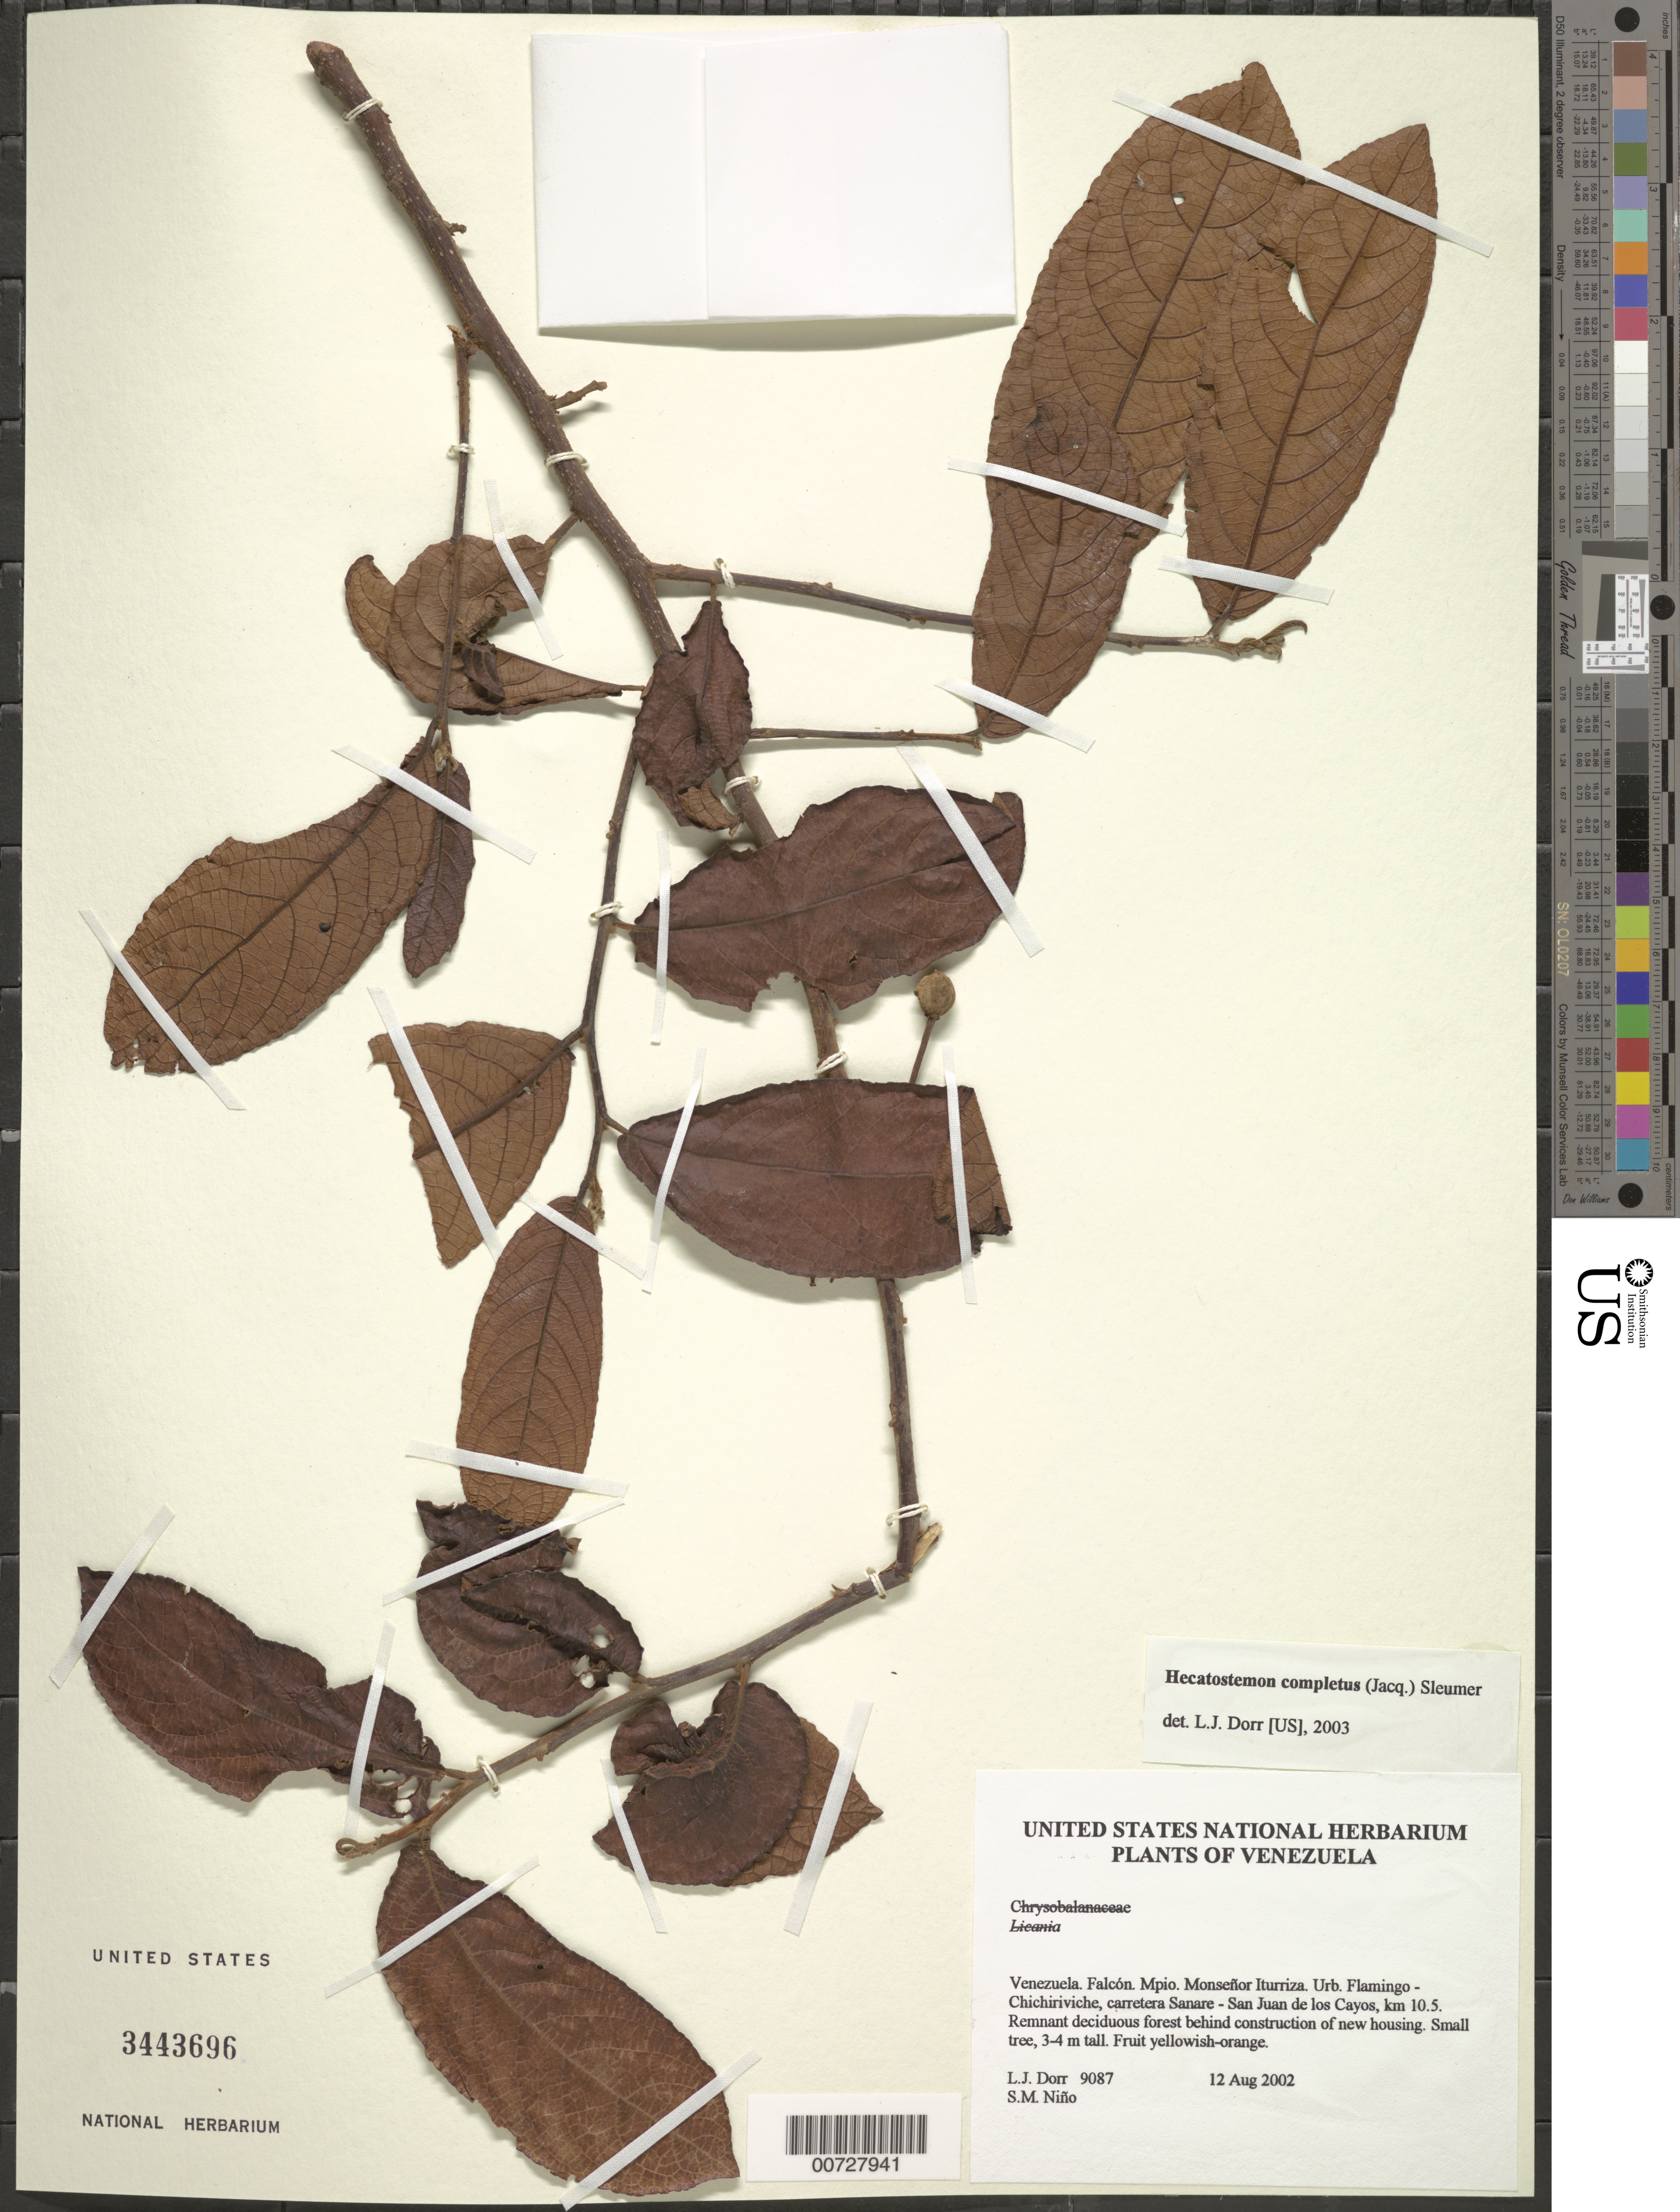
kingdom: Plantae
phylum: Tracheophyta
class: Magnoliopsida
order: Malpighiales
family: Salicaceae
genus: Casearia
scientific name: Casearia completa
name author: (Jacq.) T. Samar. & M.H. Alford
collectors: L. J. Dorr & S. M. Niño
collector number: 9087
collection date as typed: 12 Aug 2002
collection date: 2002-08-12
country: Venezuela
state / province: Falcón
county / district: Monseñor Iturriza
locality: Urb. Flamingo-Chichiriviche, carretera Sanare-San Juan de los Cayos, km 10.5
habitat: Remnant deciduous forest behind construction of new housing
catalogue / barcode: US 3443696